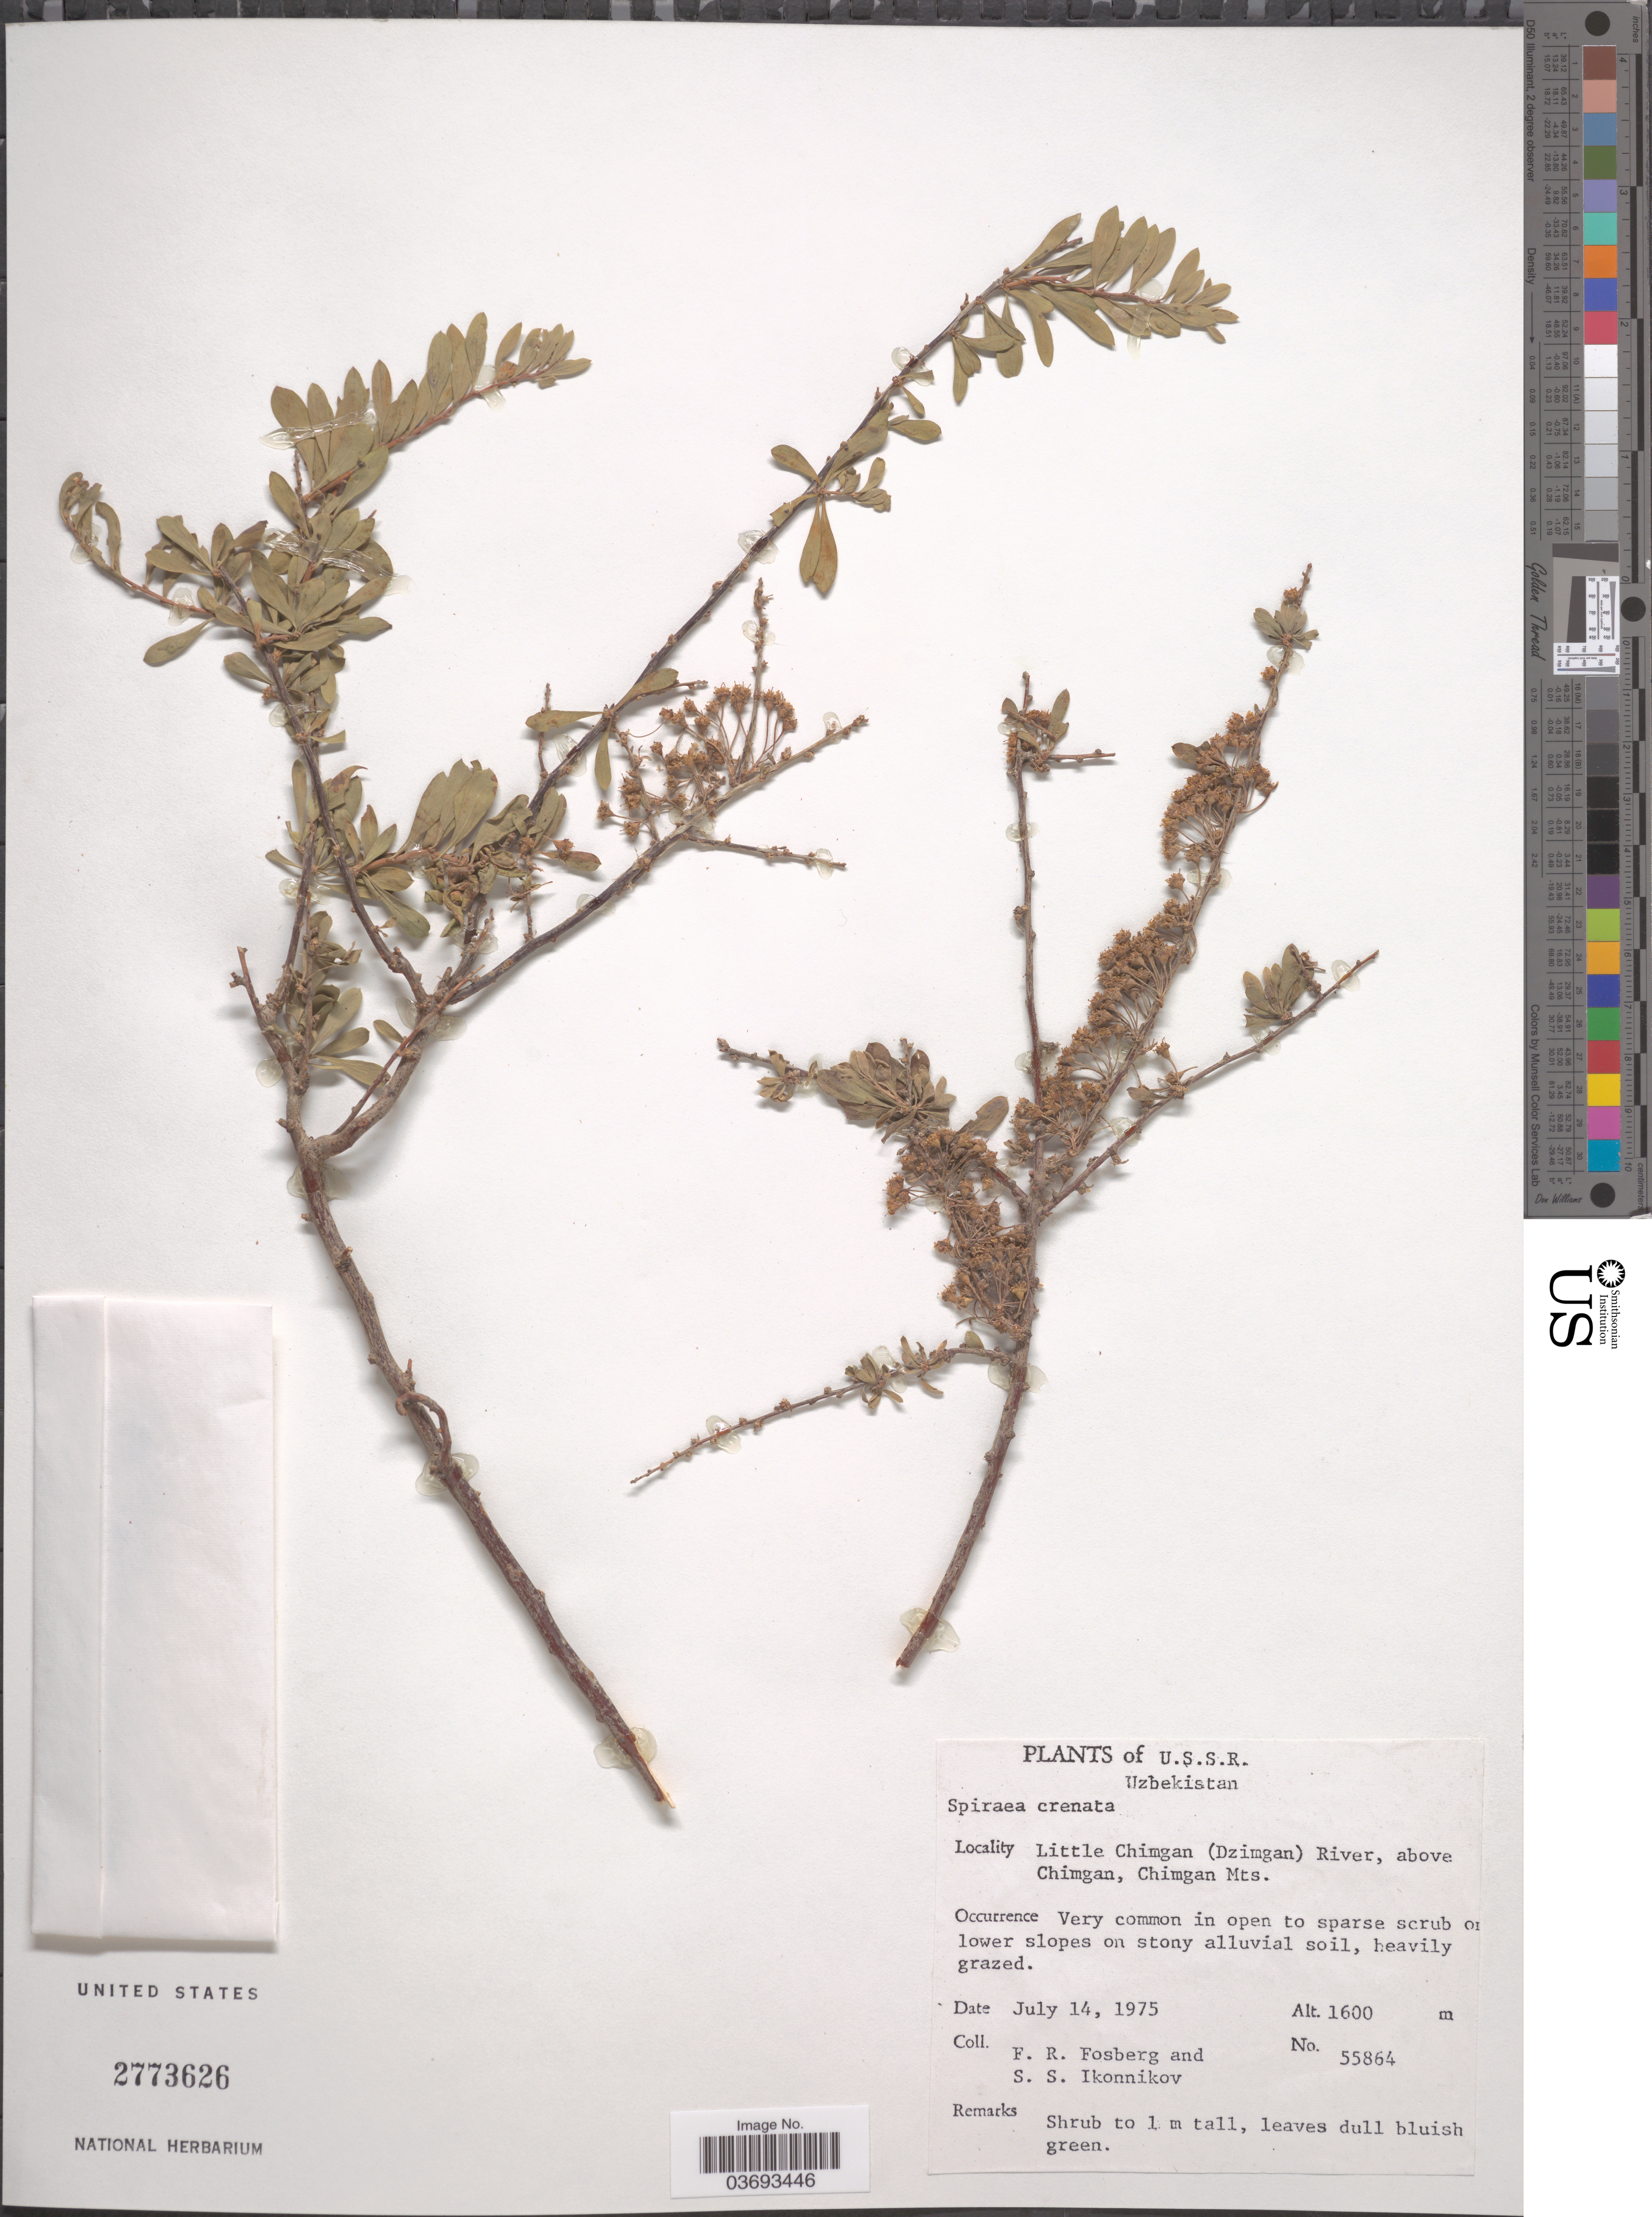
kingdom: Plantae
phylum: Tracheophyta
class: Magnoliopsida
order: Rosales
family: Rosaceae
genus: Spiraea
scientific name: Spiraea crenata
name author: L.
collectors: F. R. Fosberg & S. Ikonnikov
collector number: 55864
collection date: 1975-07-14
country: Uzbekistan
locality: U.S.S.R. Little Chimgan (Dzimgan) River, above Chimgan, Chimgan Mts.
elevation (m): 1600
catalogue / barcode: US 2773626